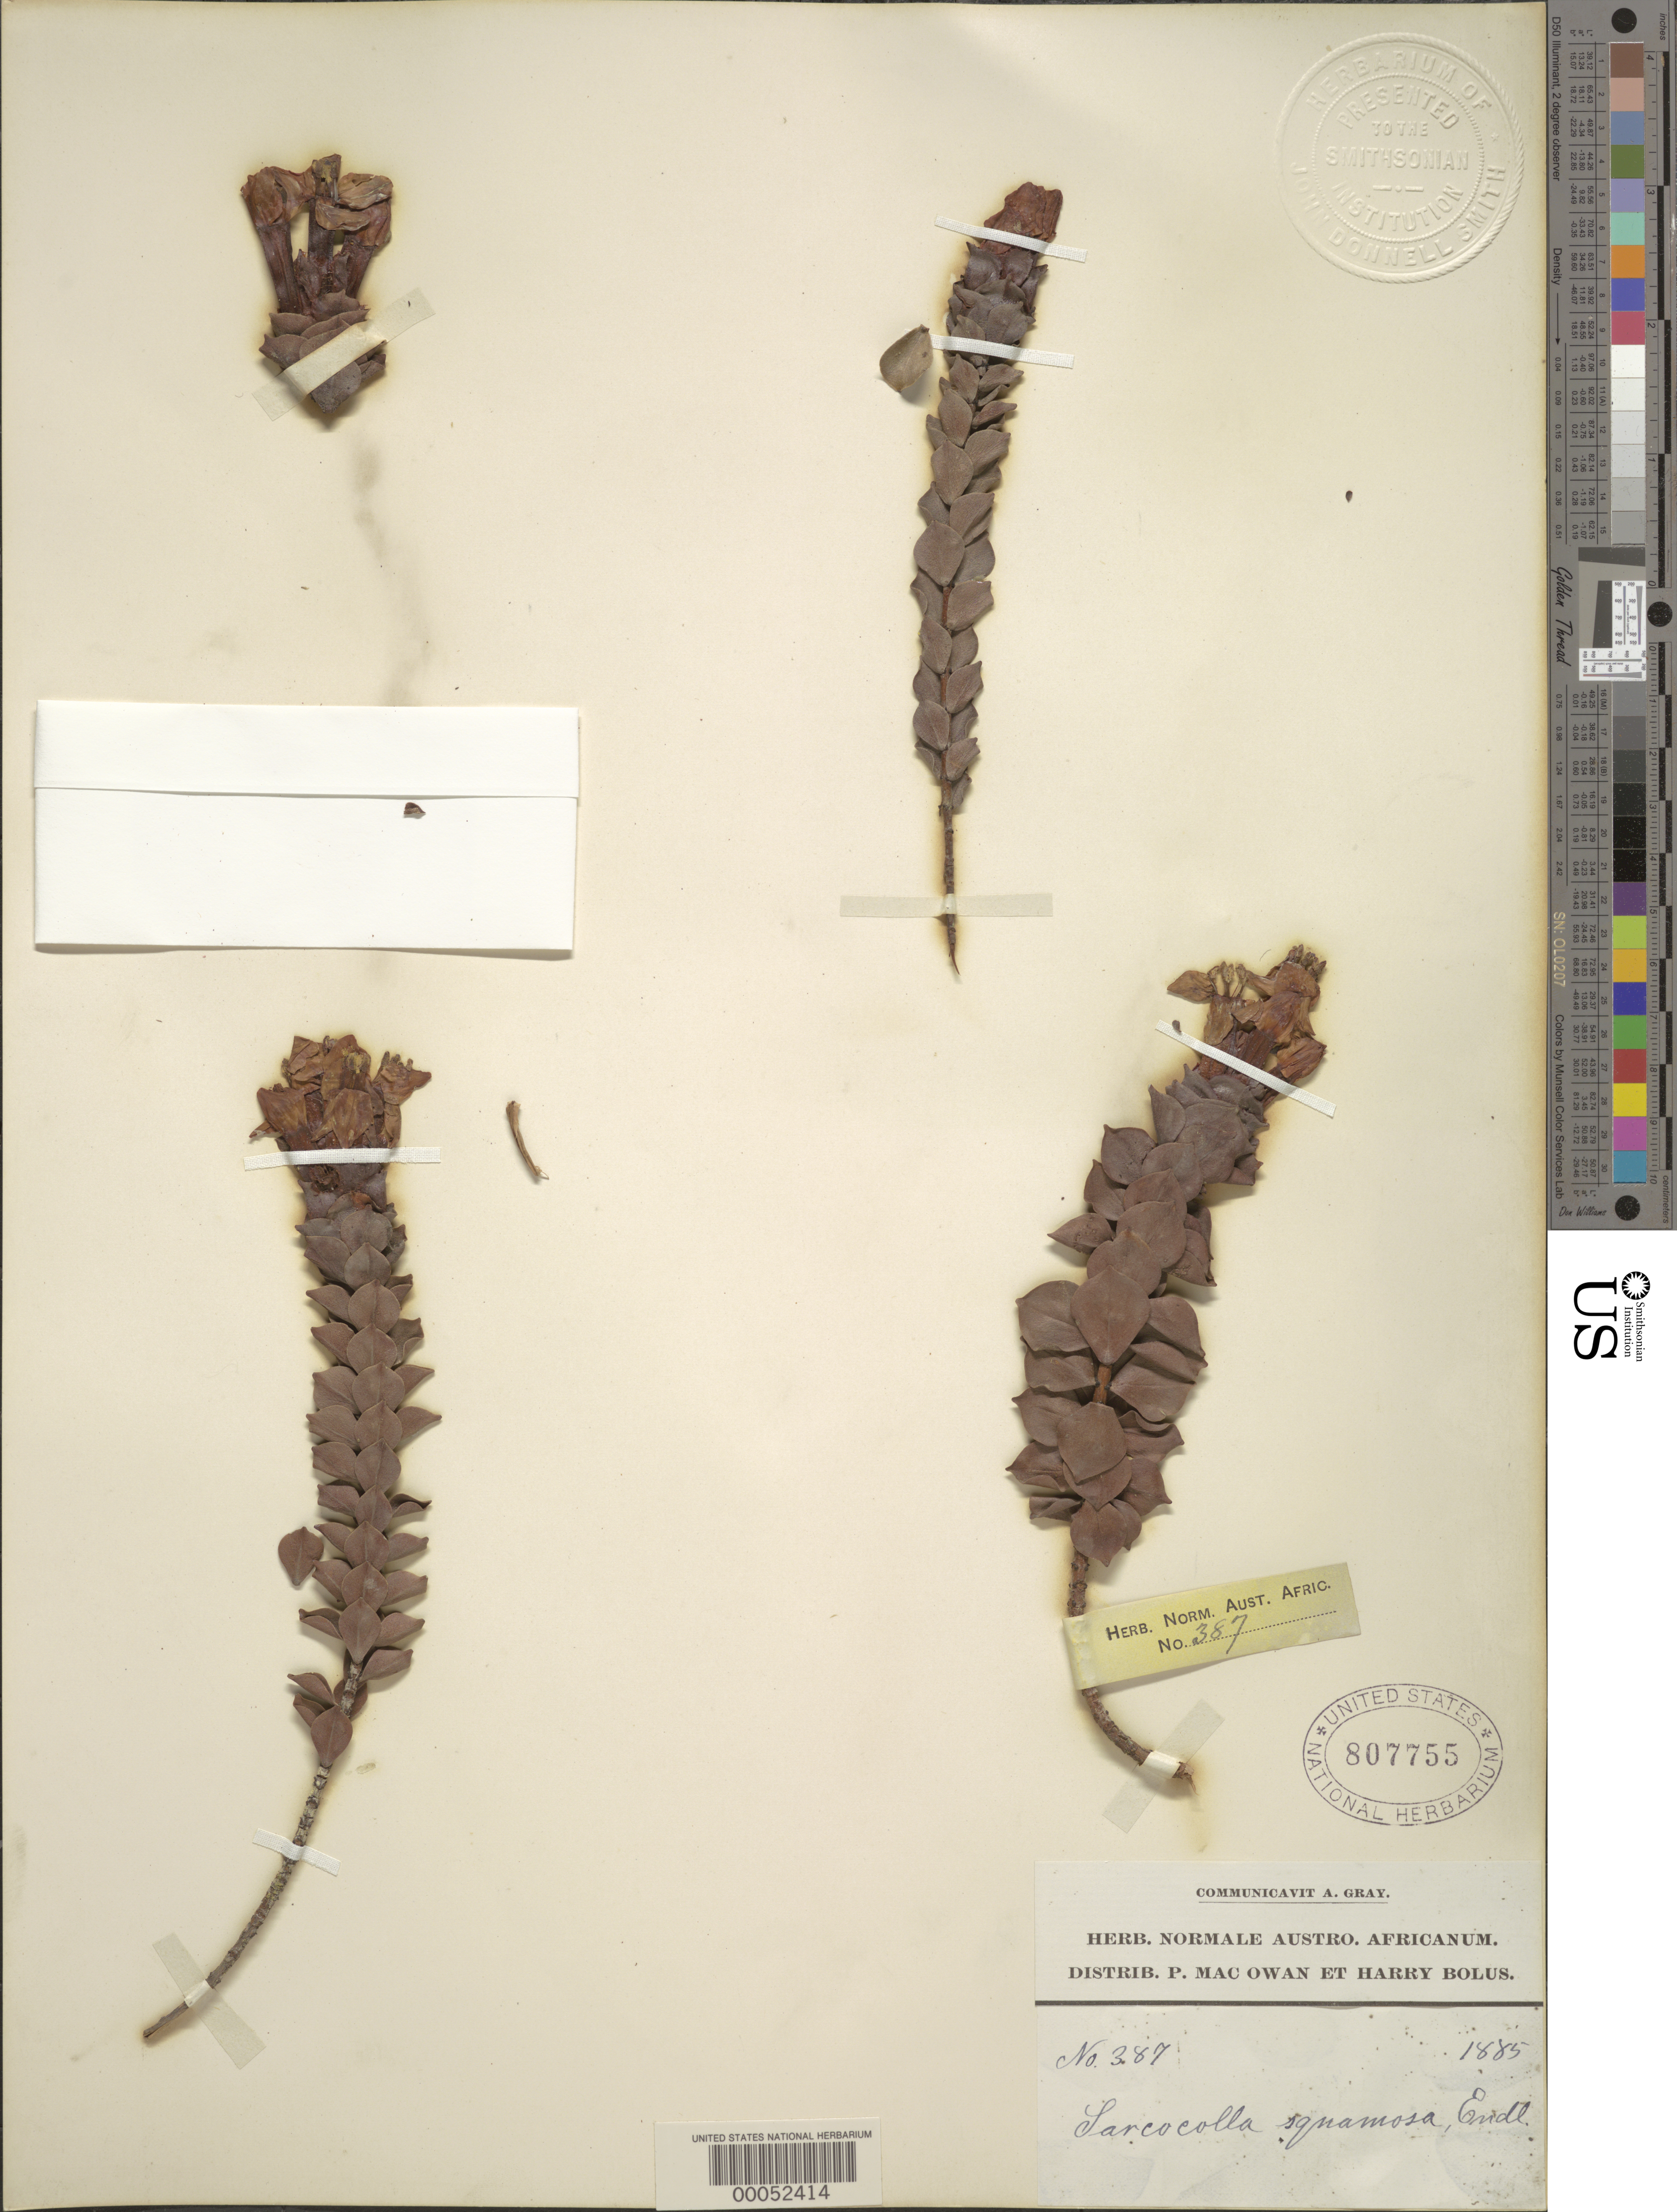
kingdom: Plantae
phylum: Tracheophyta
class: Magnoliopsida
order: Myrtales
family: Penaeaceae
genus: Penaea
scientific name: Penaea sarcocolla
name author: L.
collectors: P. Owen & H. Bolus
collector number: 387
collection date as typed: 1885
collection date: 1885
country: South Africa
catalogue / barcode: US 807755